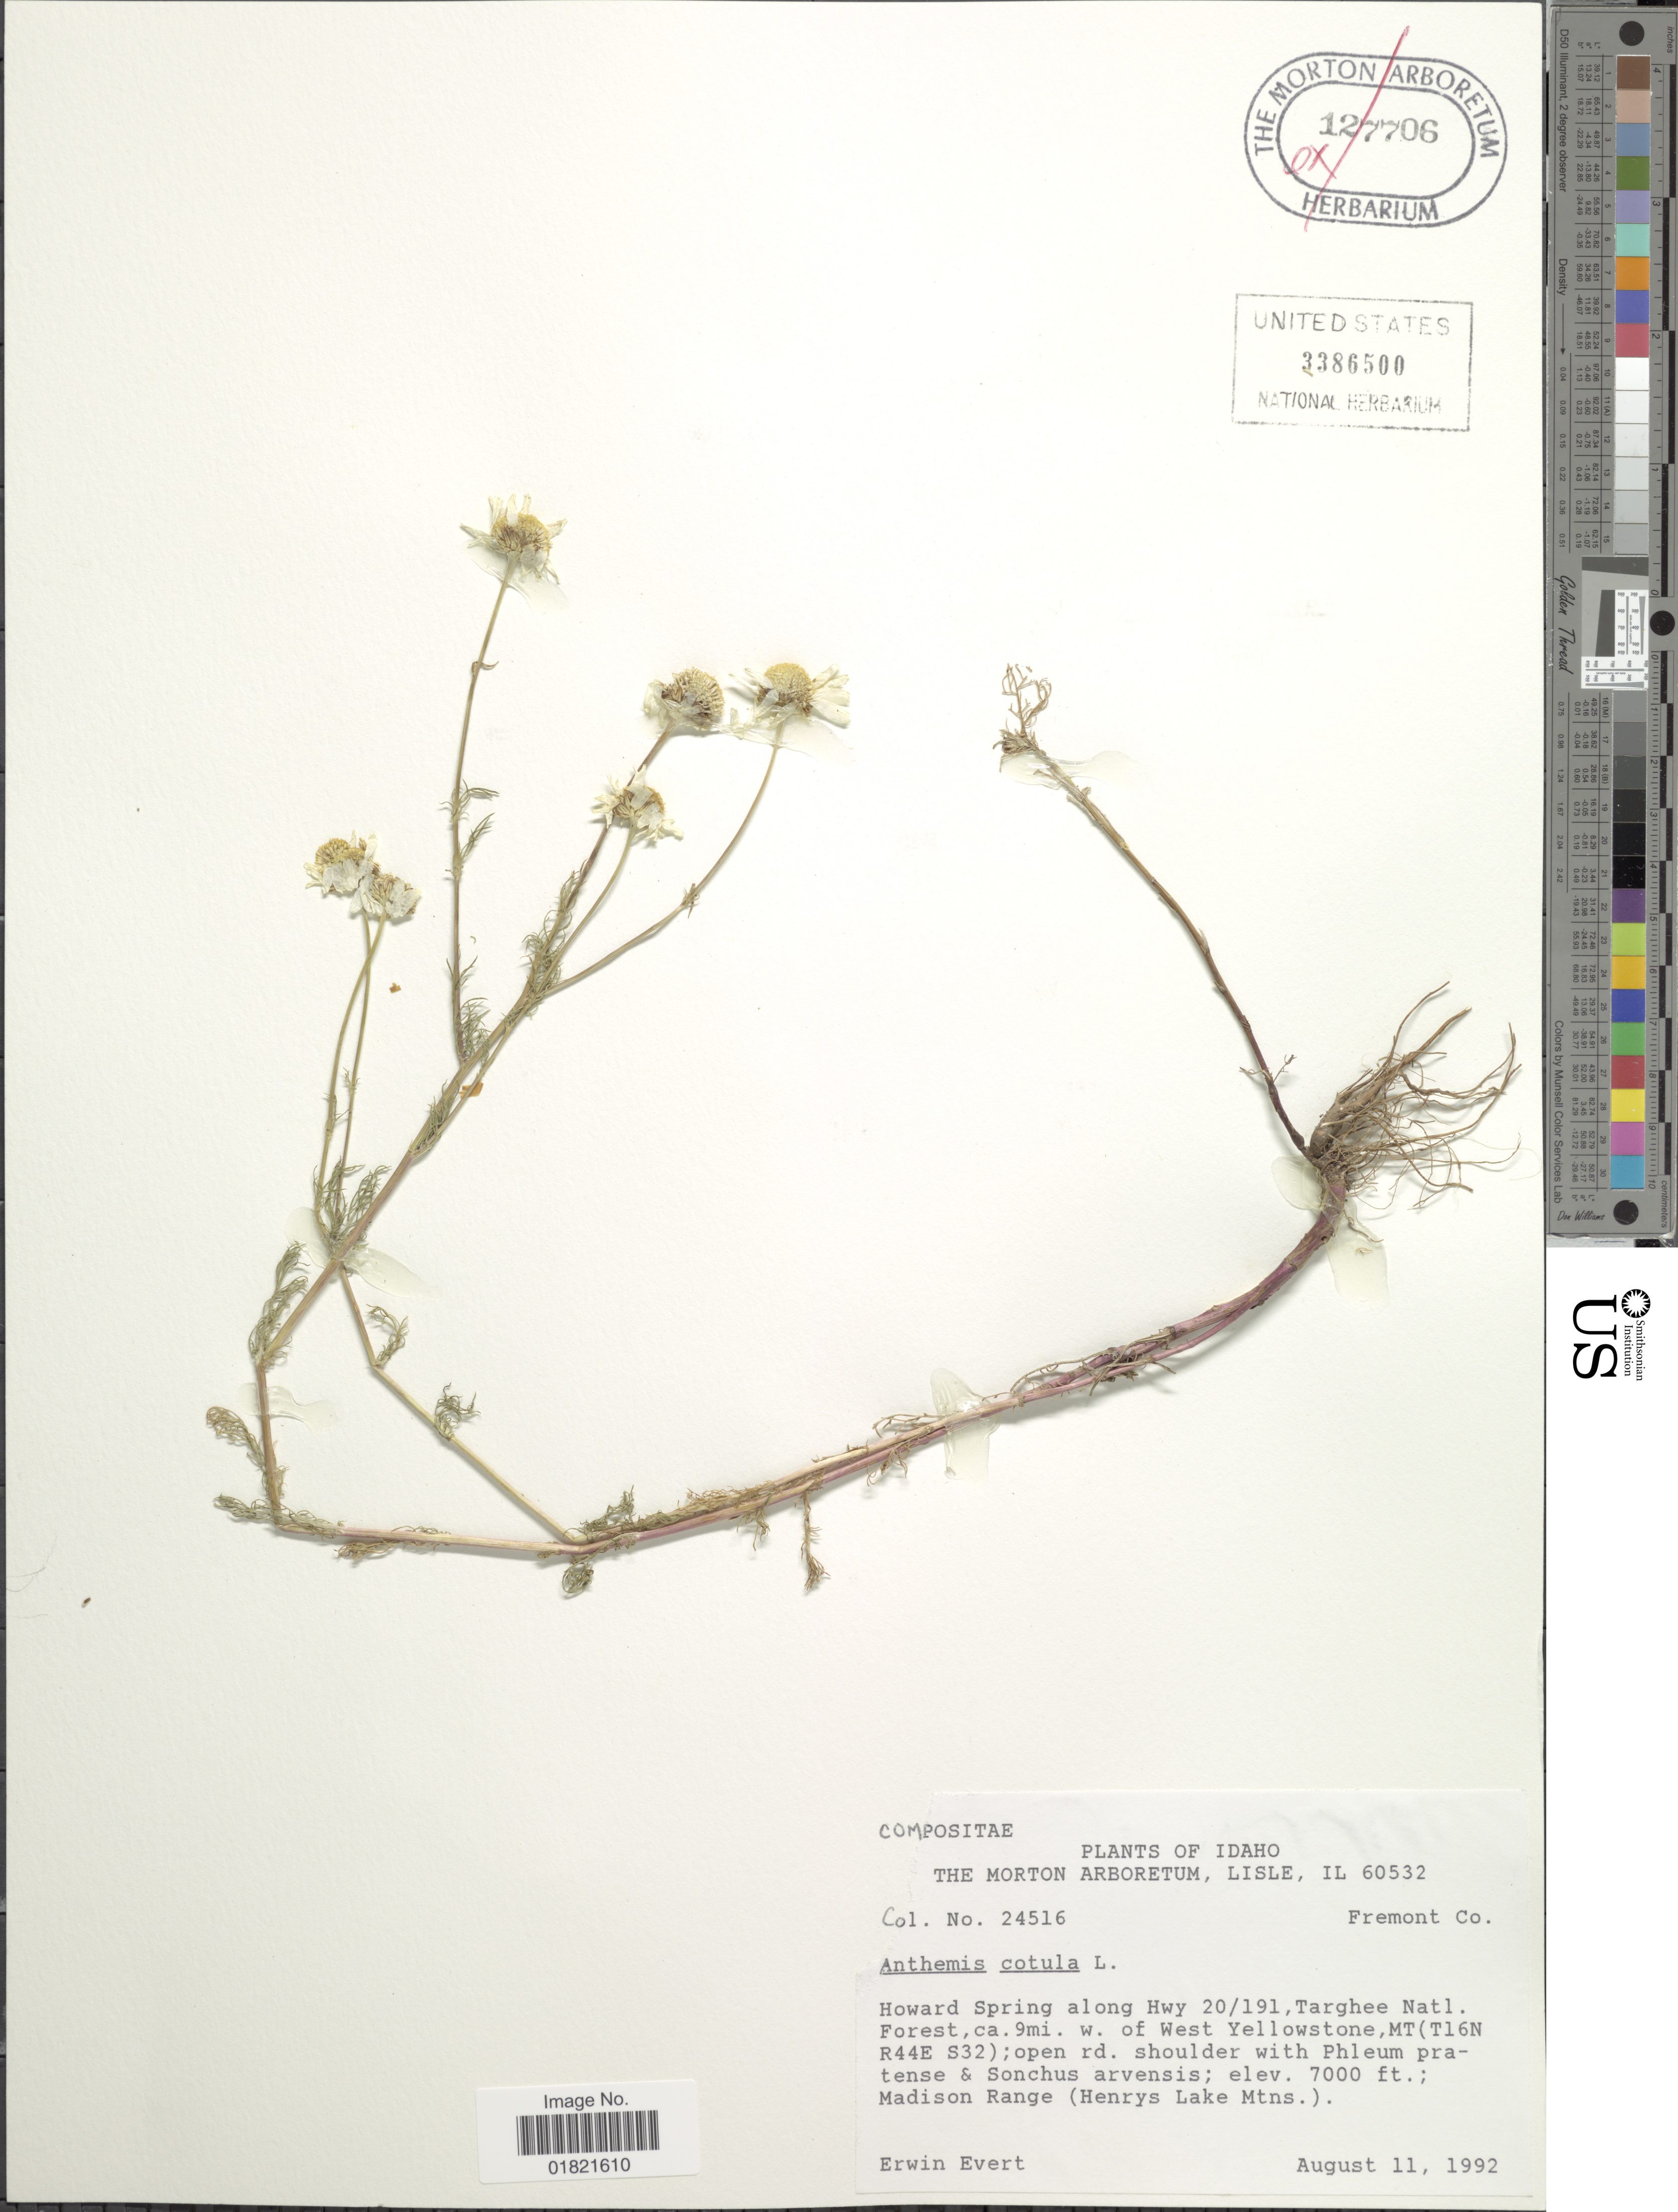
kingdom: Plantae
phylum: Tracheophyta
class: Magnoliopsida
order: Asterales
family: Asteraceae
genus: Anthemis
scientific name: Anthemis cotula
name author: L.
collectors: E. Evert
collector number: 24516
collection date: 1992-08-11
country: United States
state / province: Idaho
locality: Howard Spring along Hwy 20/191, Targhee Natl. Forest, ca. 9 mi. w. of West Yellowstone, MT (T16N R44E S32)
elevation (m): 2134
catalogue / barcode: US 3386500